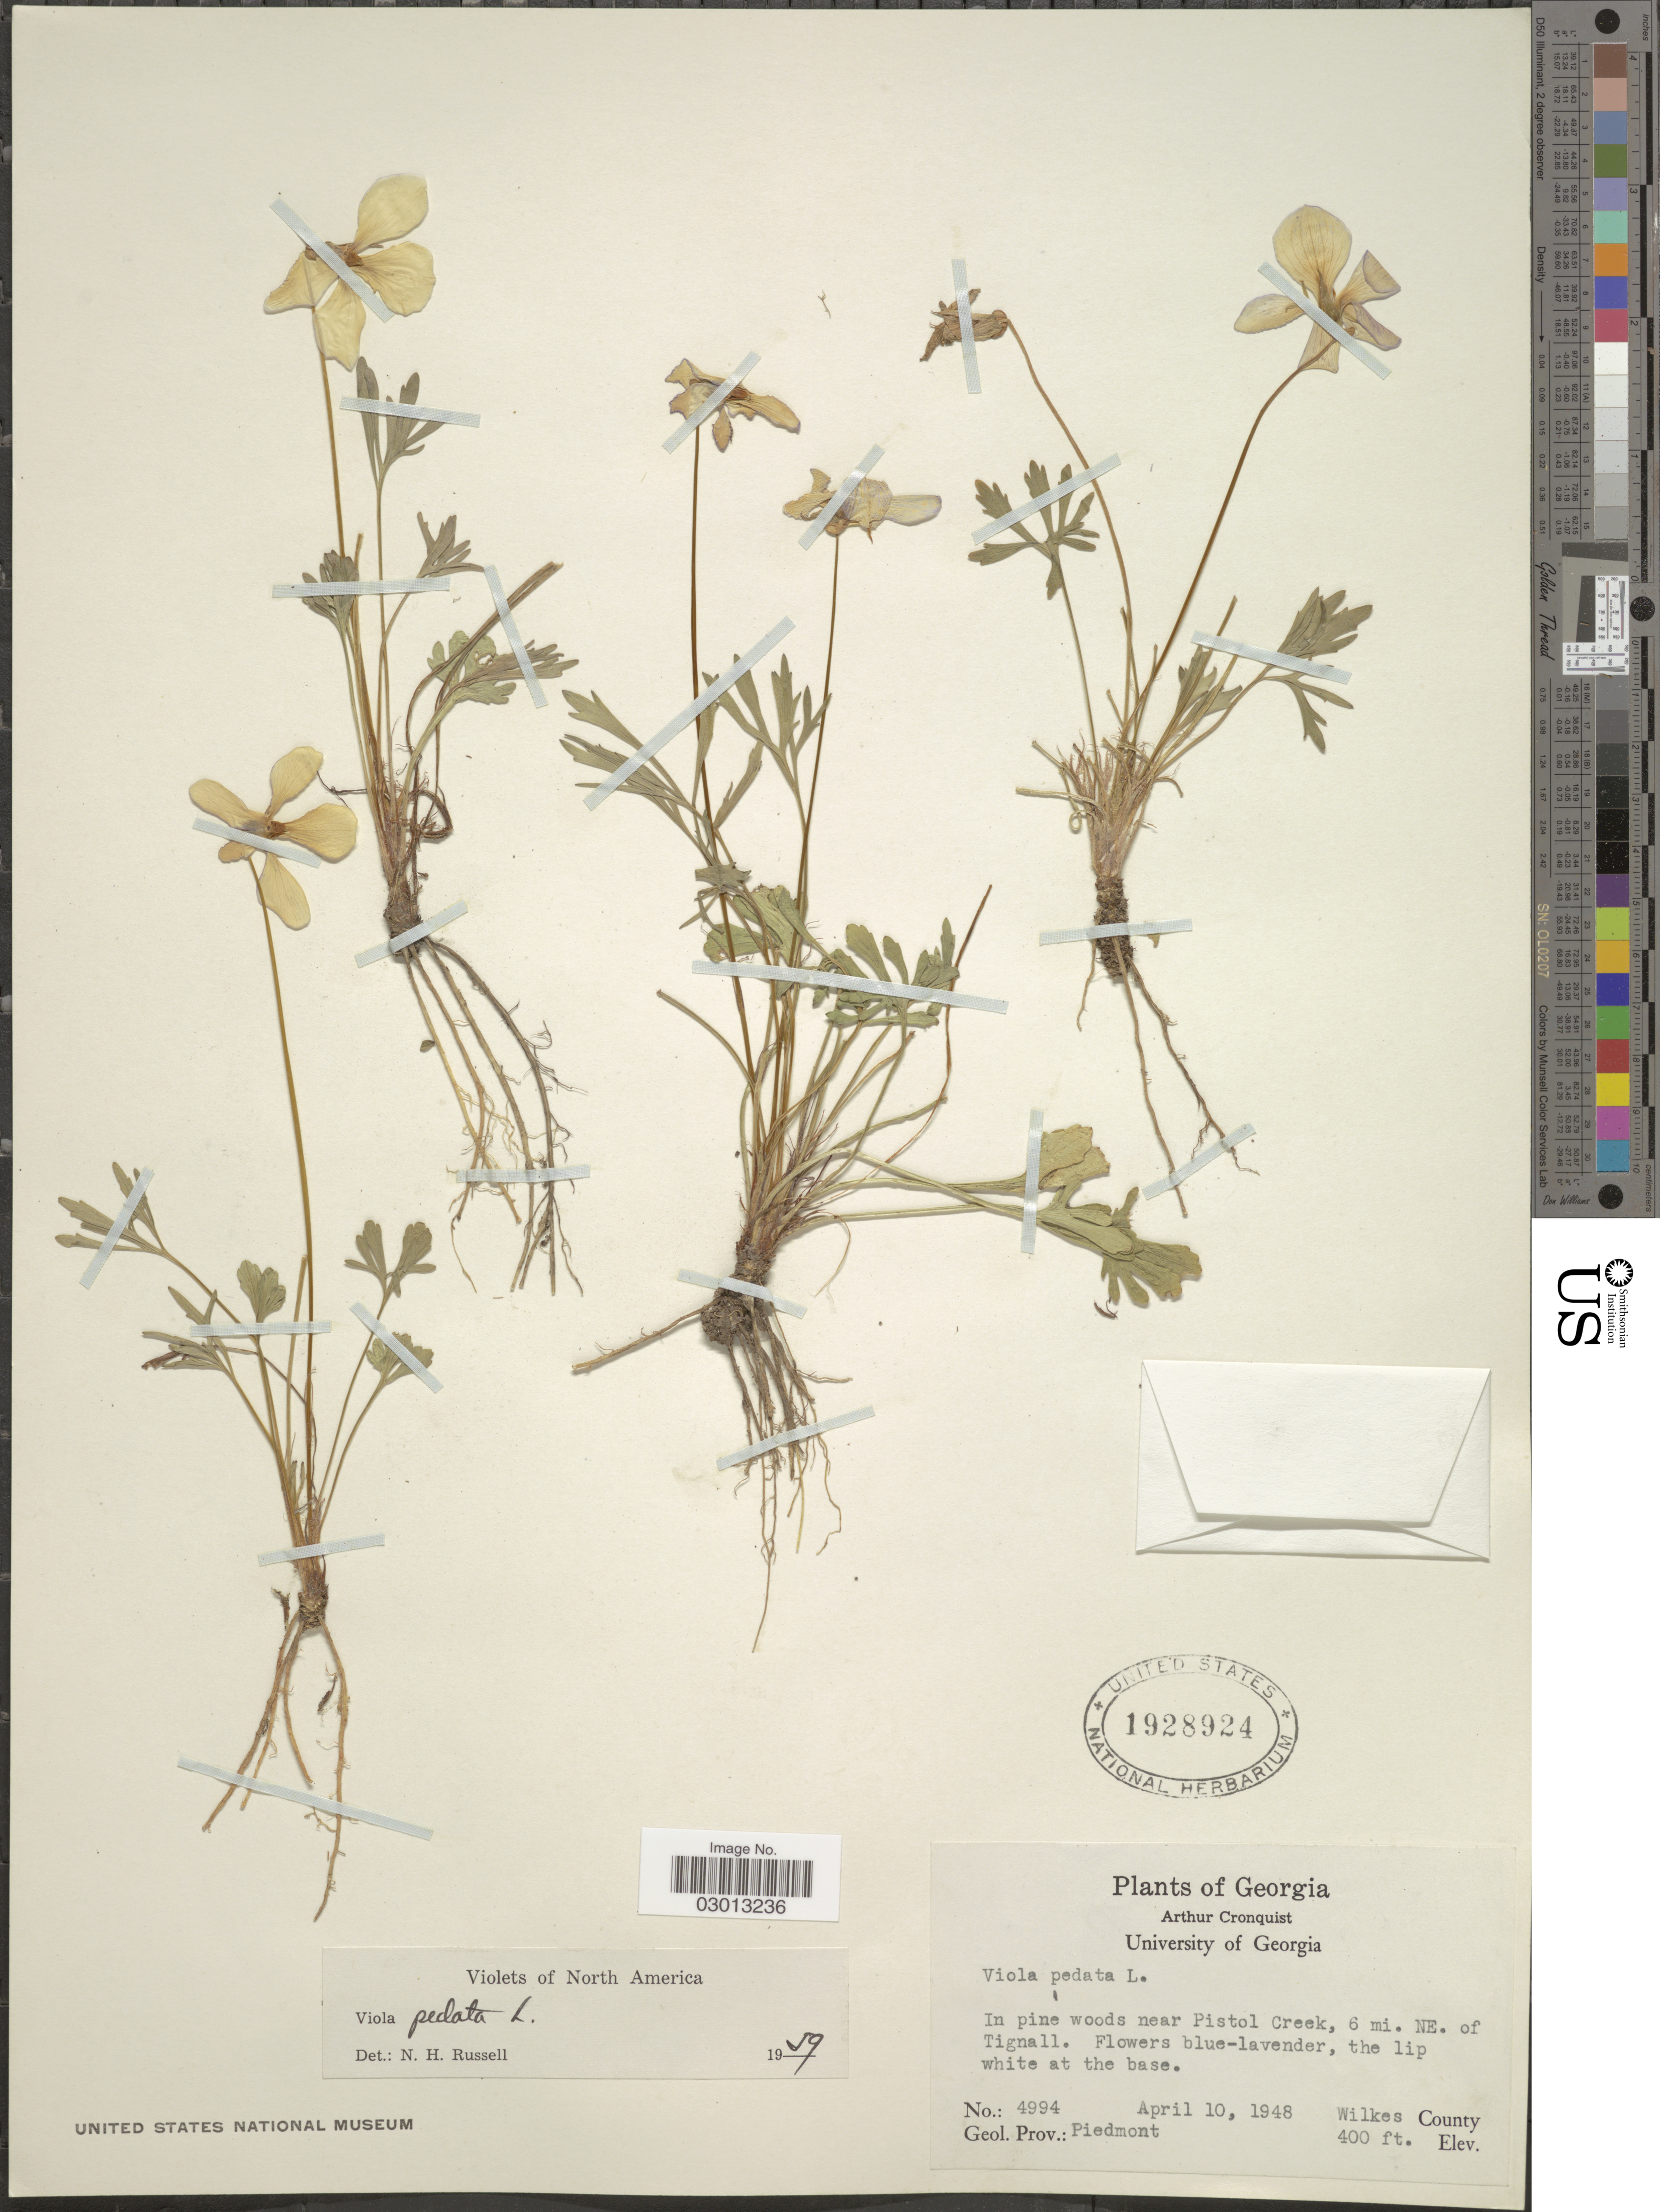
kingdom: Plantae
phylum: Tracheophyta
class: Magnoliopsida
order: Malpighiales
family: Violaceae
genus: Viola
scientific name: Viola pedata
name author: L.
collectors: A. J. Cronquist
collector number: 4994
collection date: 1948-04-10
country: United States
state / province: Georgia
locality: Near Pistol Creek, 6 mi. NE. of Tignall. Wilkes County. Geol. Prov.: Piedmont.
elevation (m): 122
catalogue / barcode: US 1928924